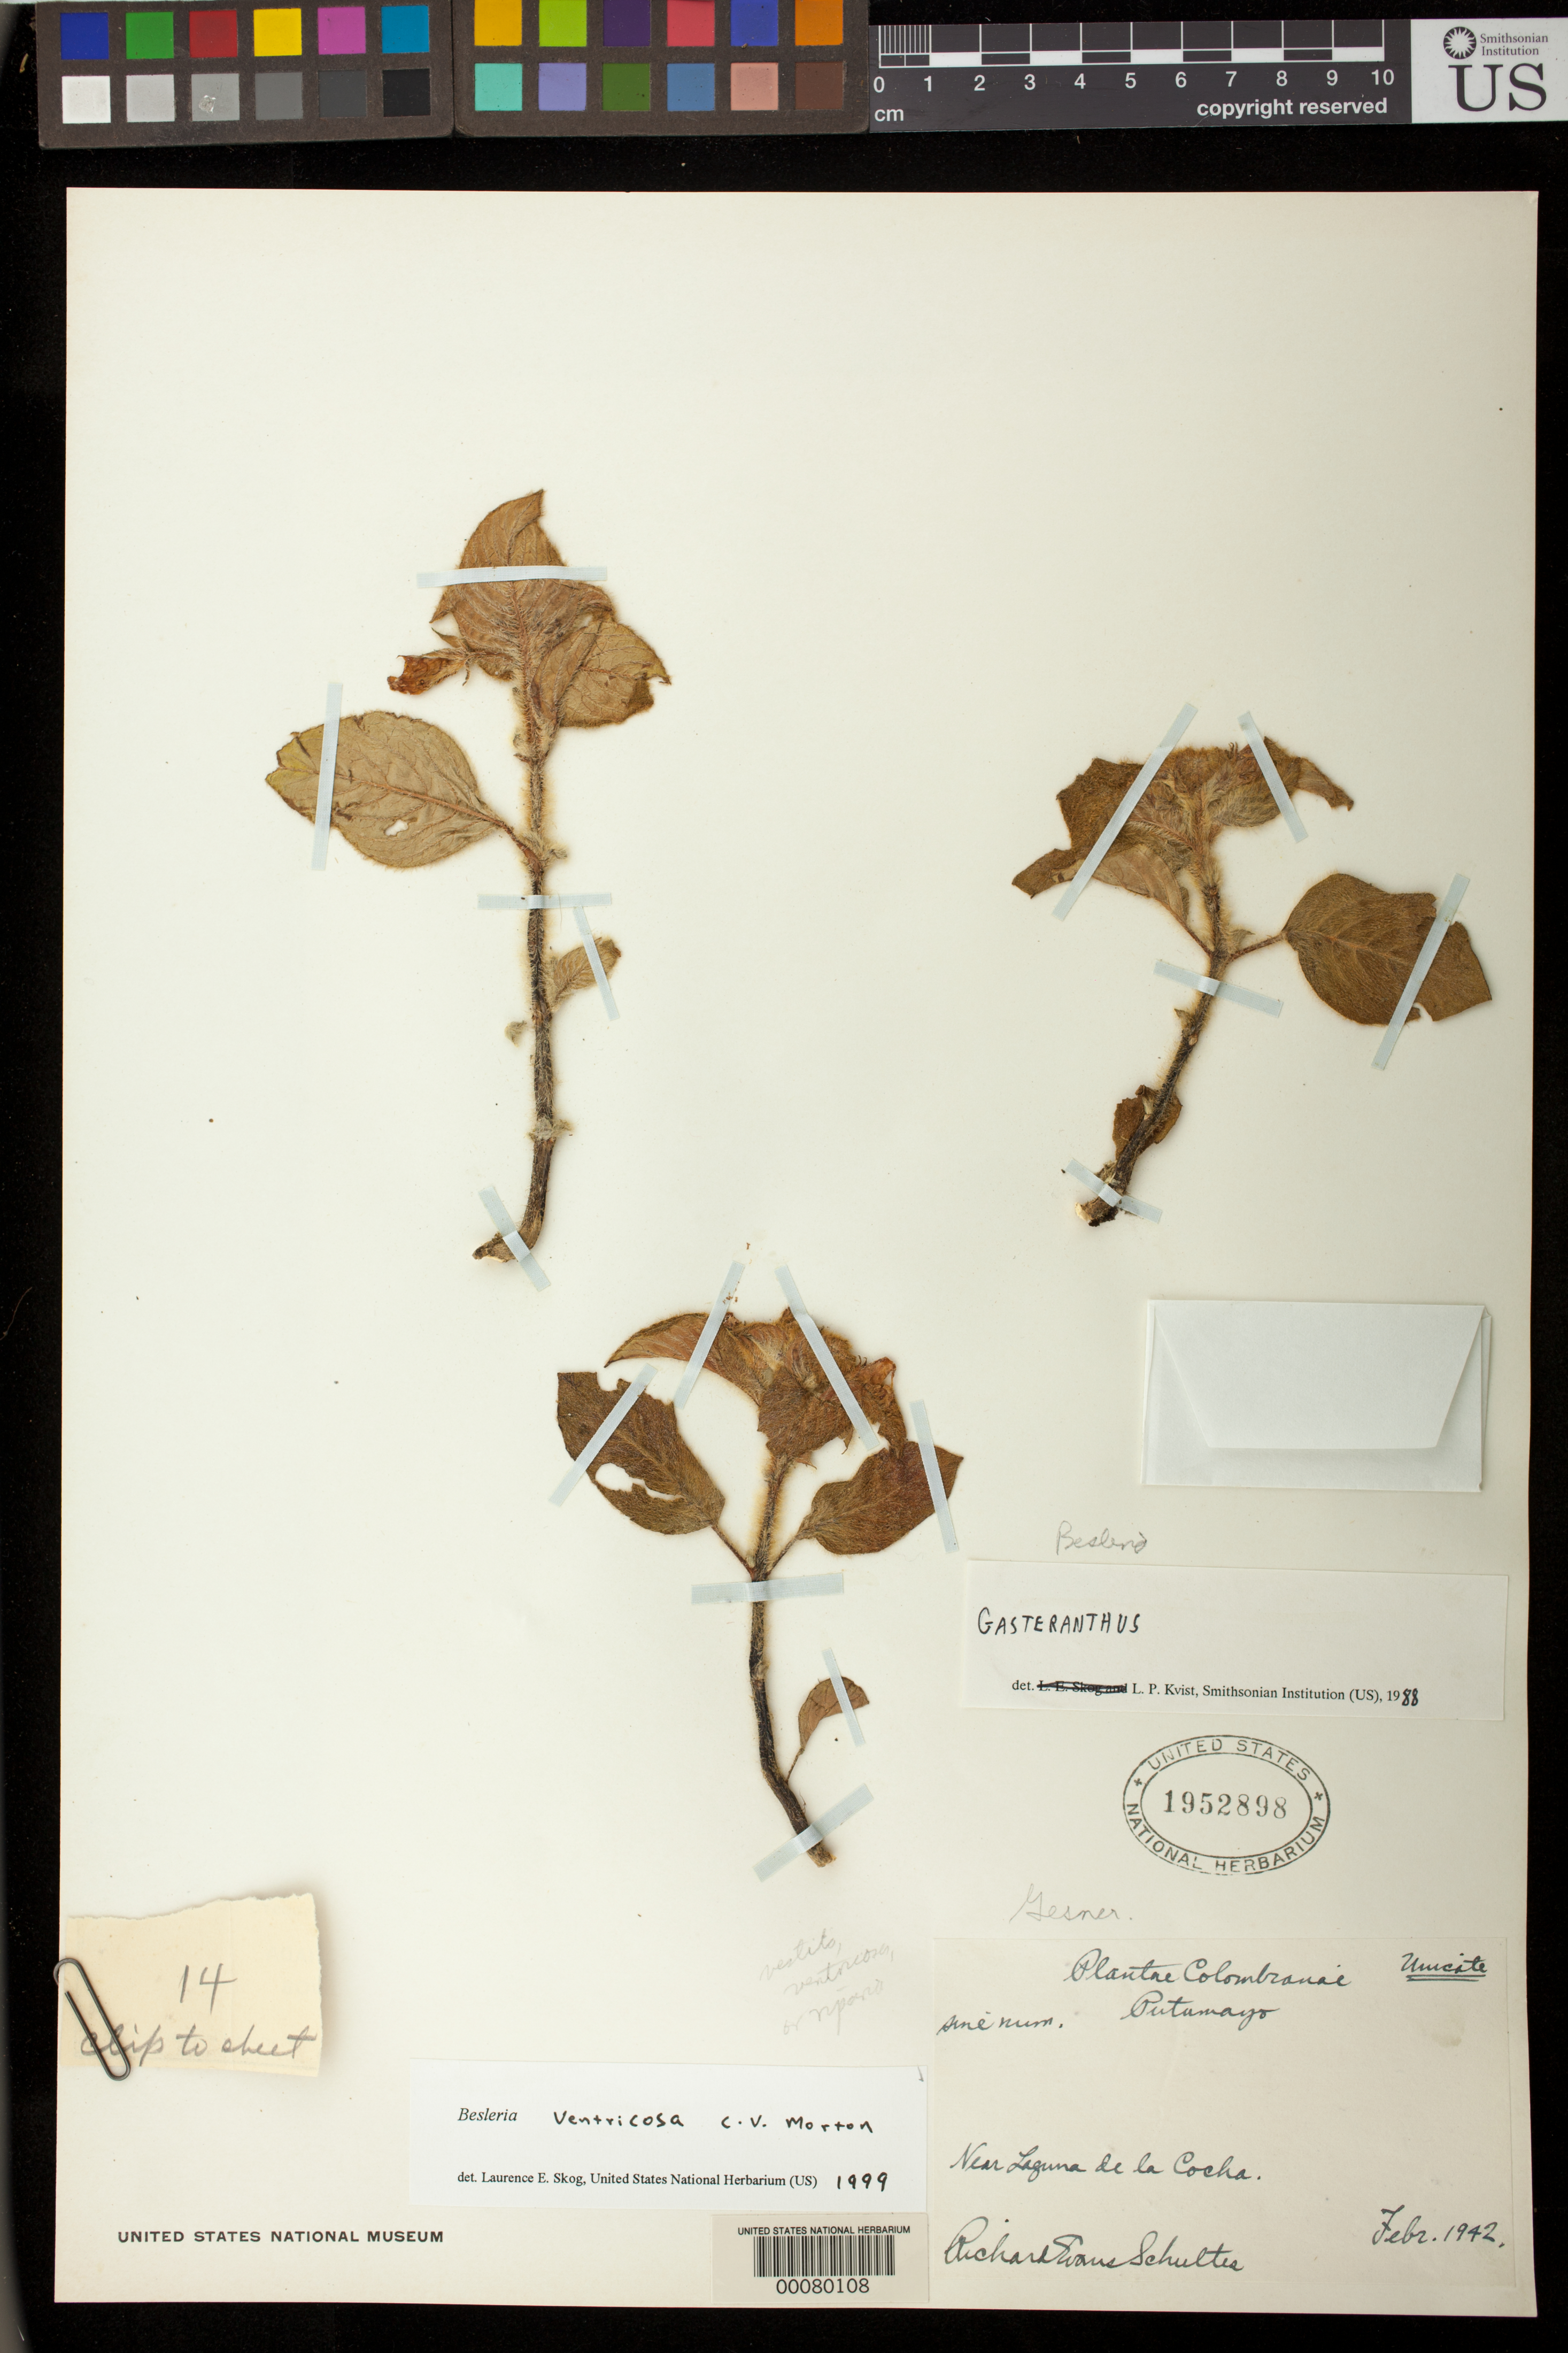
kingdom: Plantae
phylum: Tracheophyta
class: Magnoliopsida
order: Lamiales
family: Gesneriaceae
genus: Besleria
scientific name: Besleria ventricosa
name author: C.V. Morton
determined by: Skog, Laurence E.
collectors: R. E. Schultes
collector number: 14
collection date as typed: Feb 1942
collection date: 1942-02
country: Colombia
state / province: Putumayo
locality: Near Laguna de La Cocha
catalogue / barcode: US 1952898